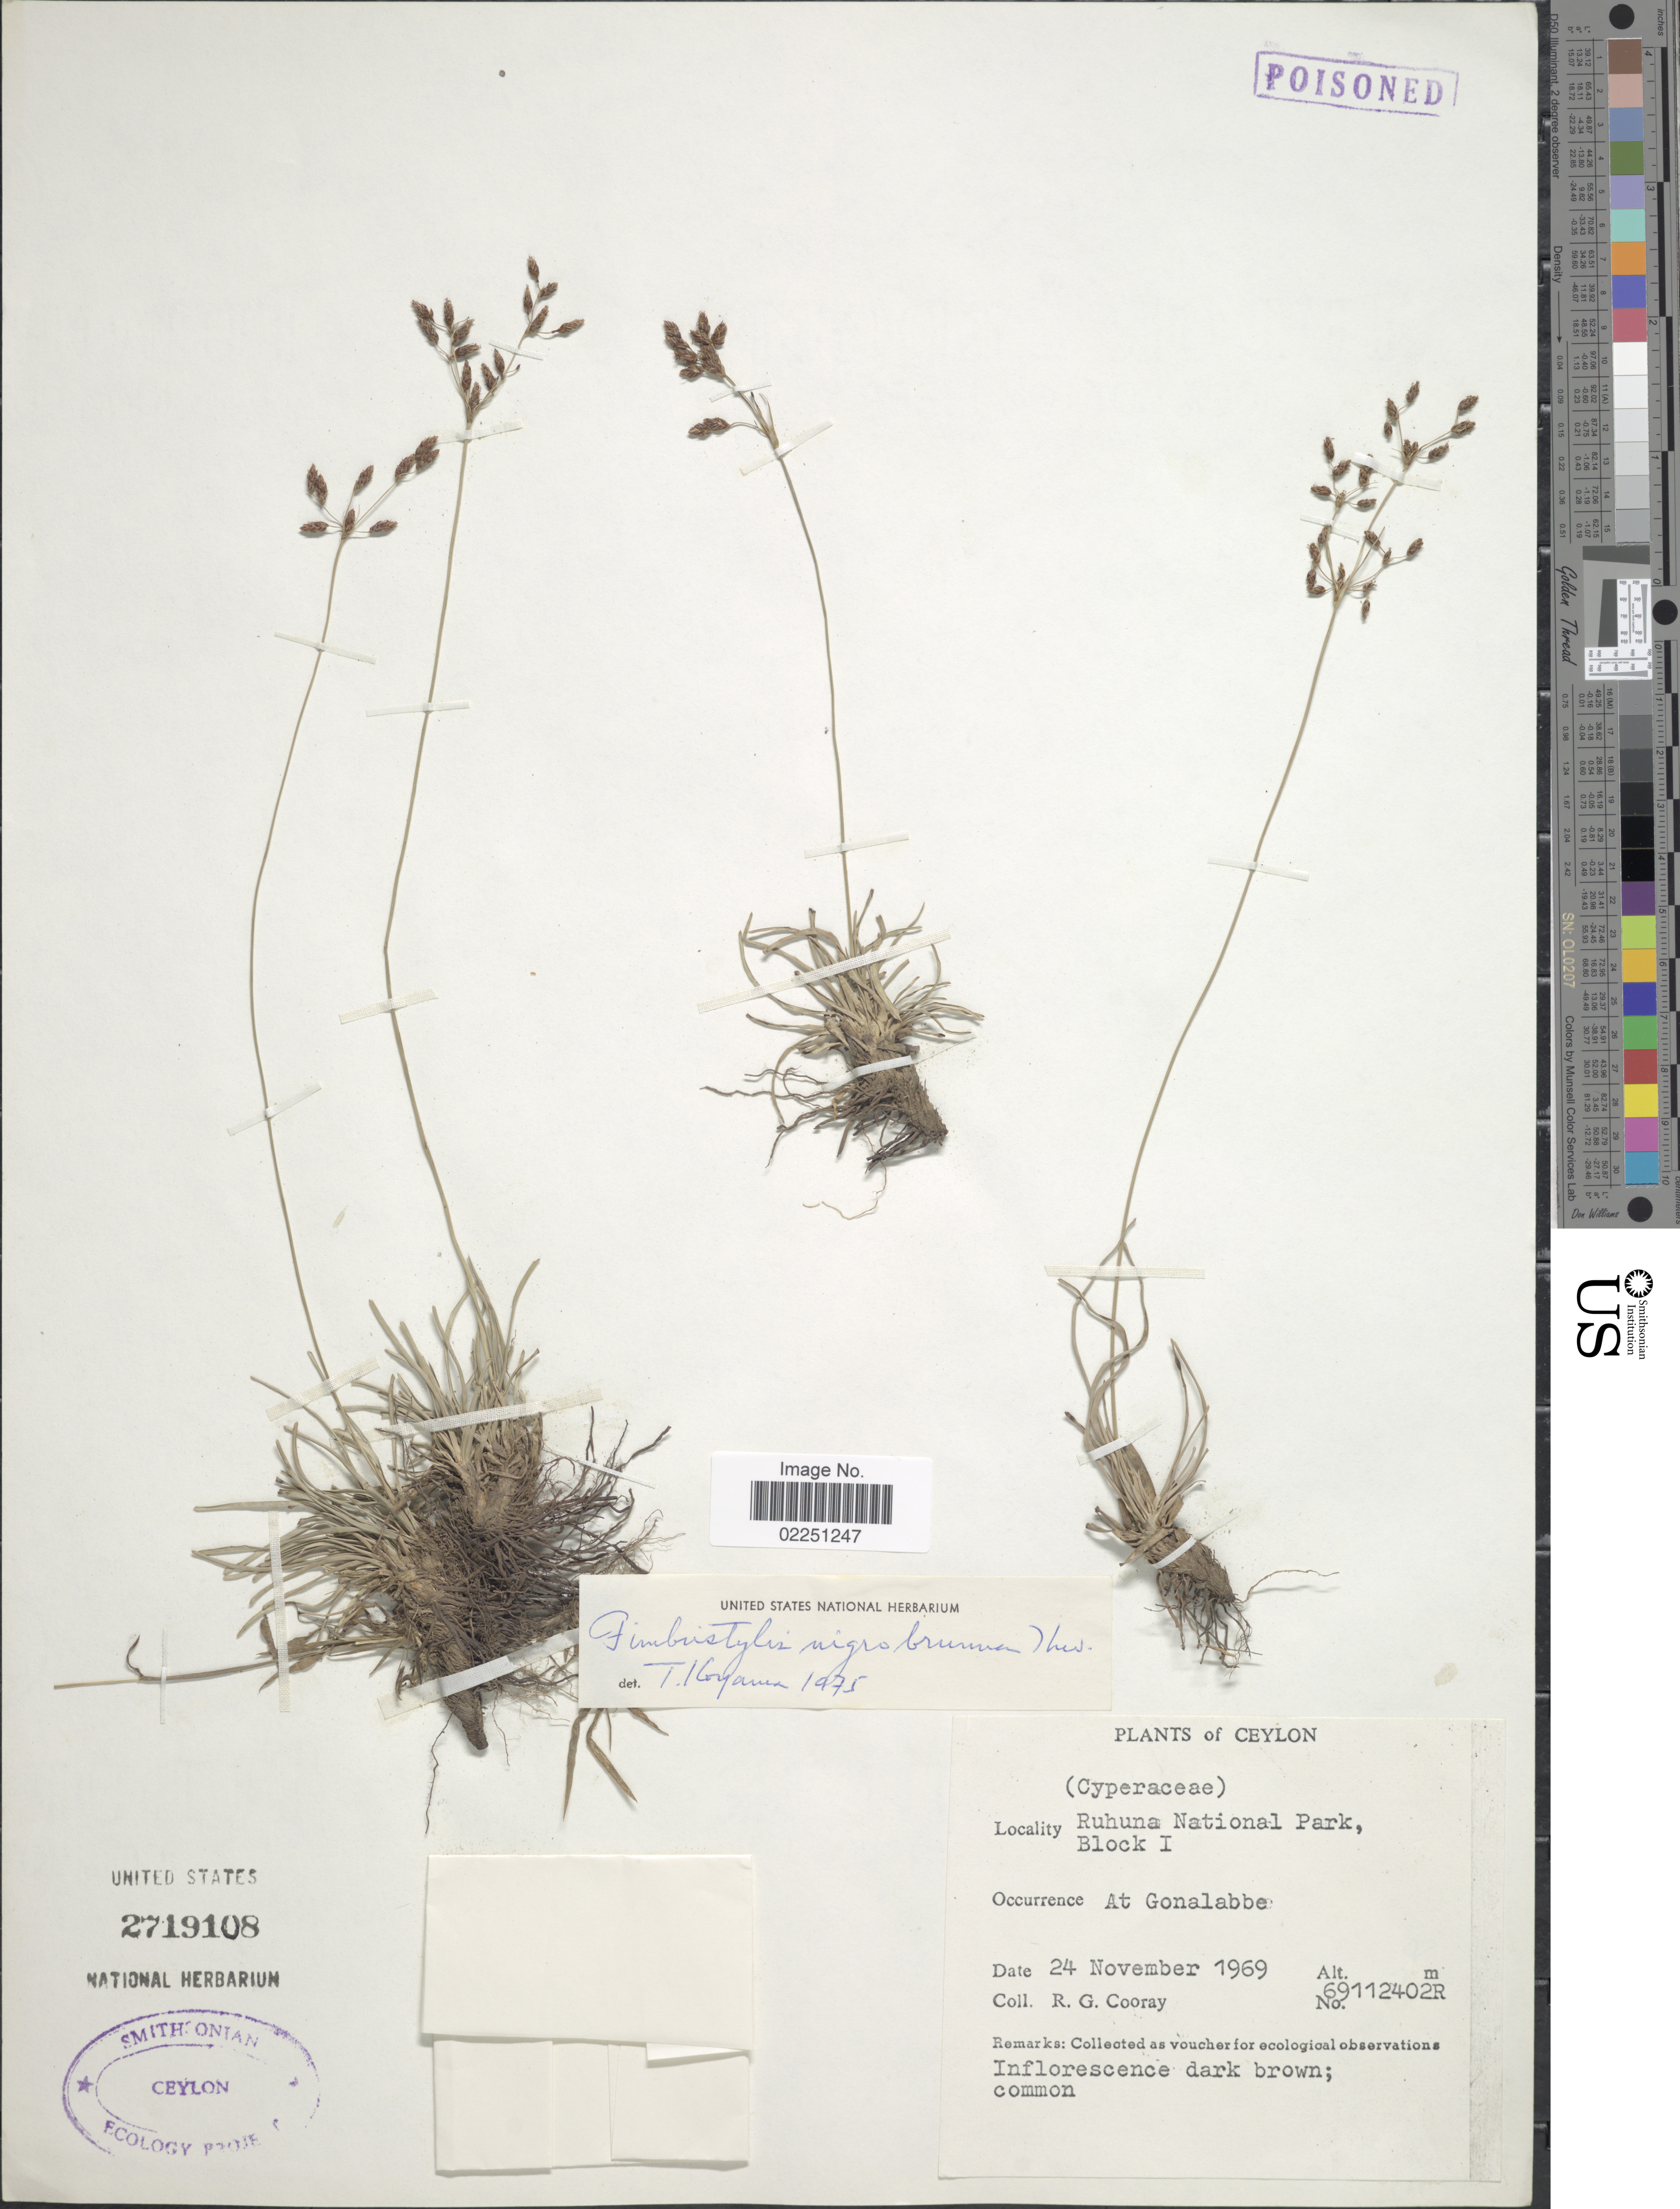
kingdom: Plantae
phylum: Tracheophyta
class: Liliopsida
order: Poales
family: Cyperaceae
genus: Fimbristylis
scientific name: Fimbristylis nigrobrunnea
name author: Thwaites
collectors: R. Cooray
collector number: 69112402R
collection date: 1969-11-24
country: Sri Lanka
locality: Ceylon. Ruhuna National park, Block 1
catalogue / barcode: US 2719107